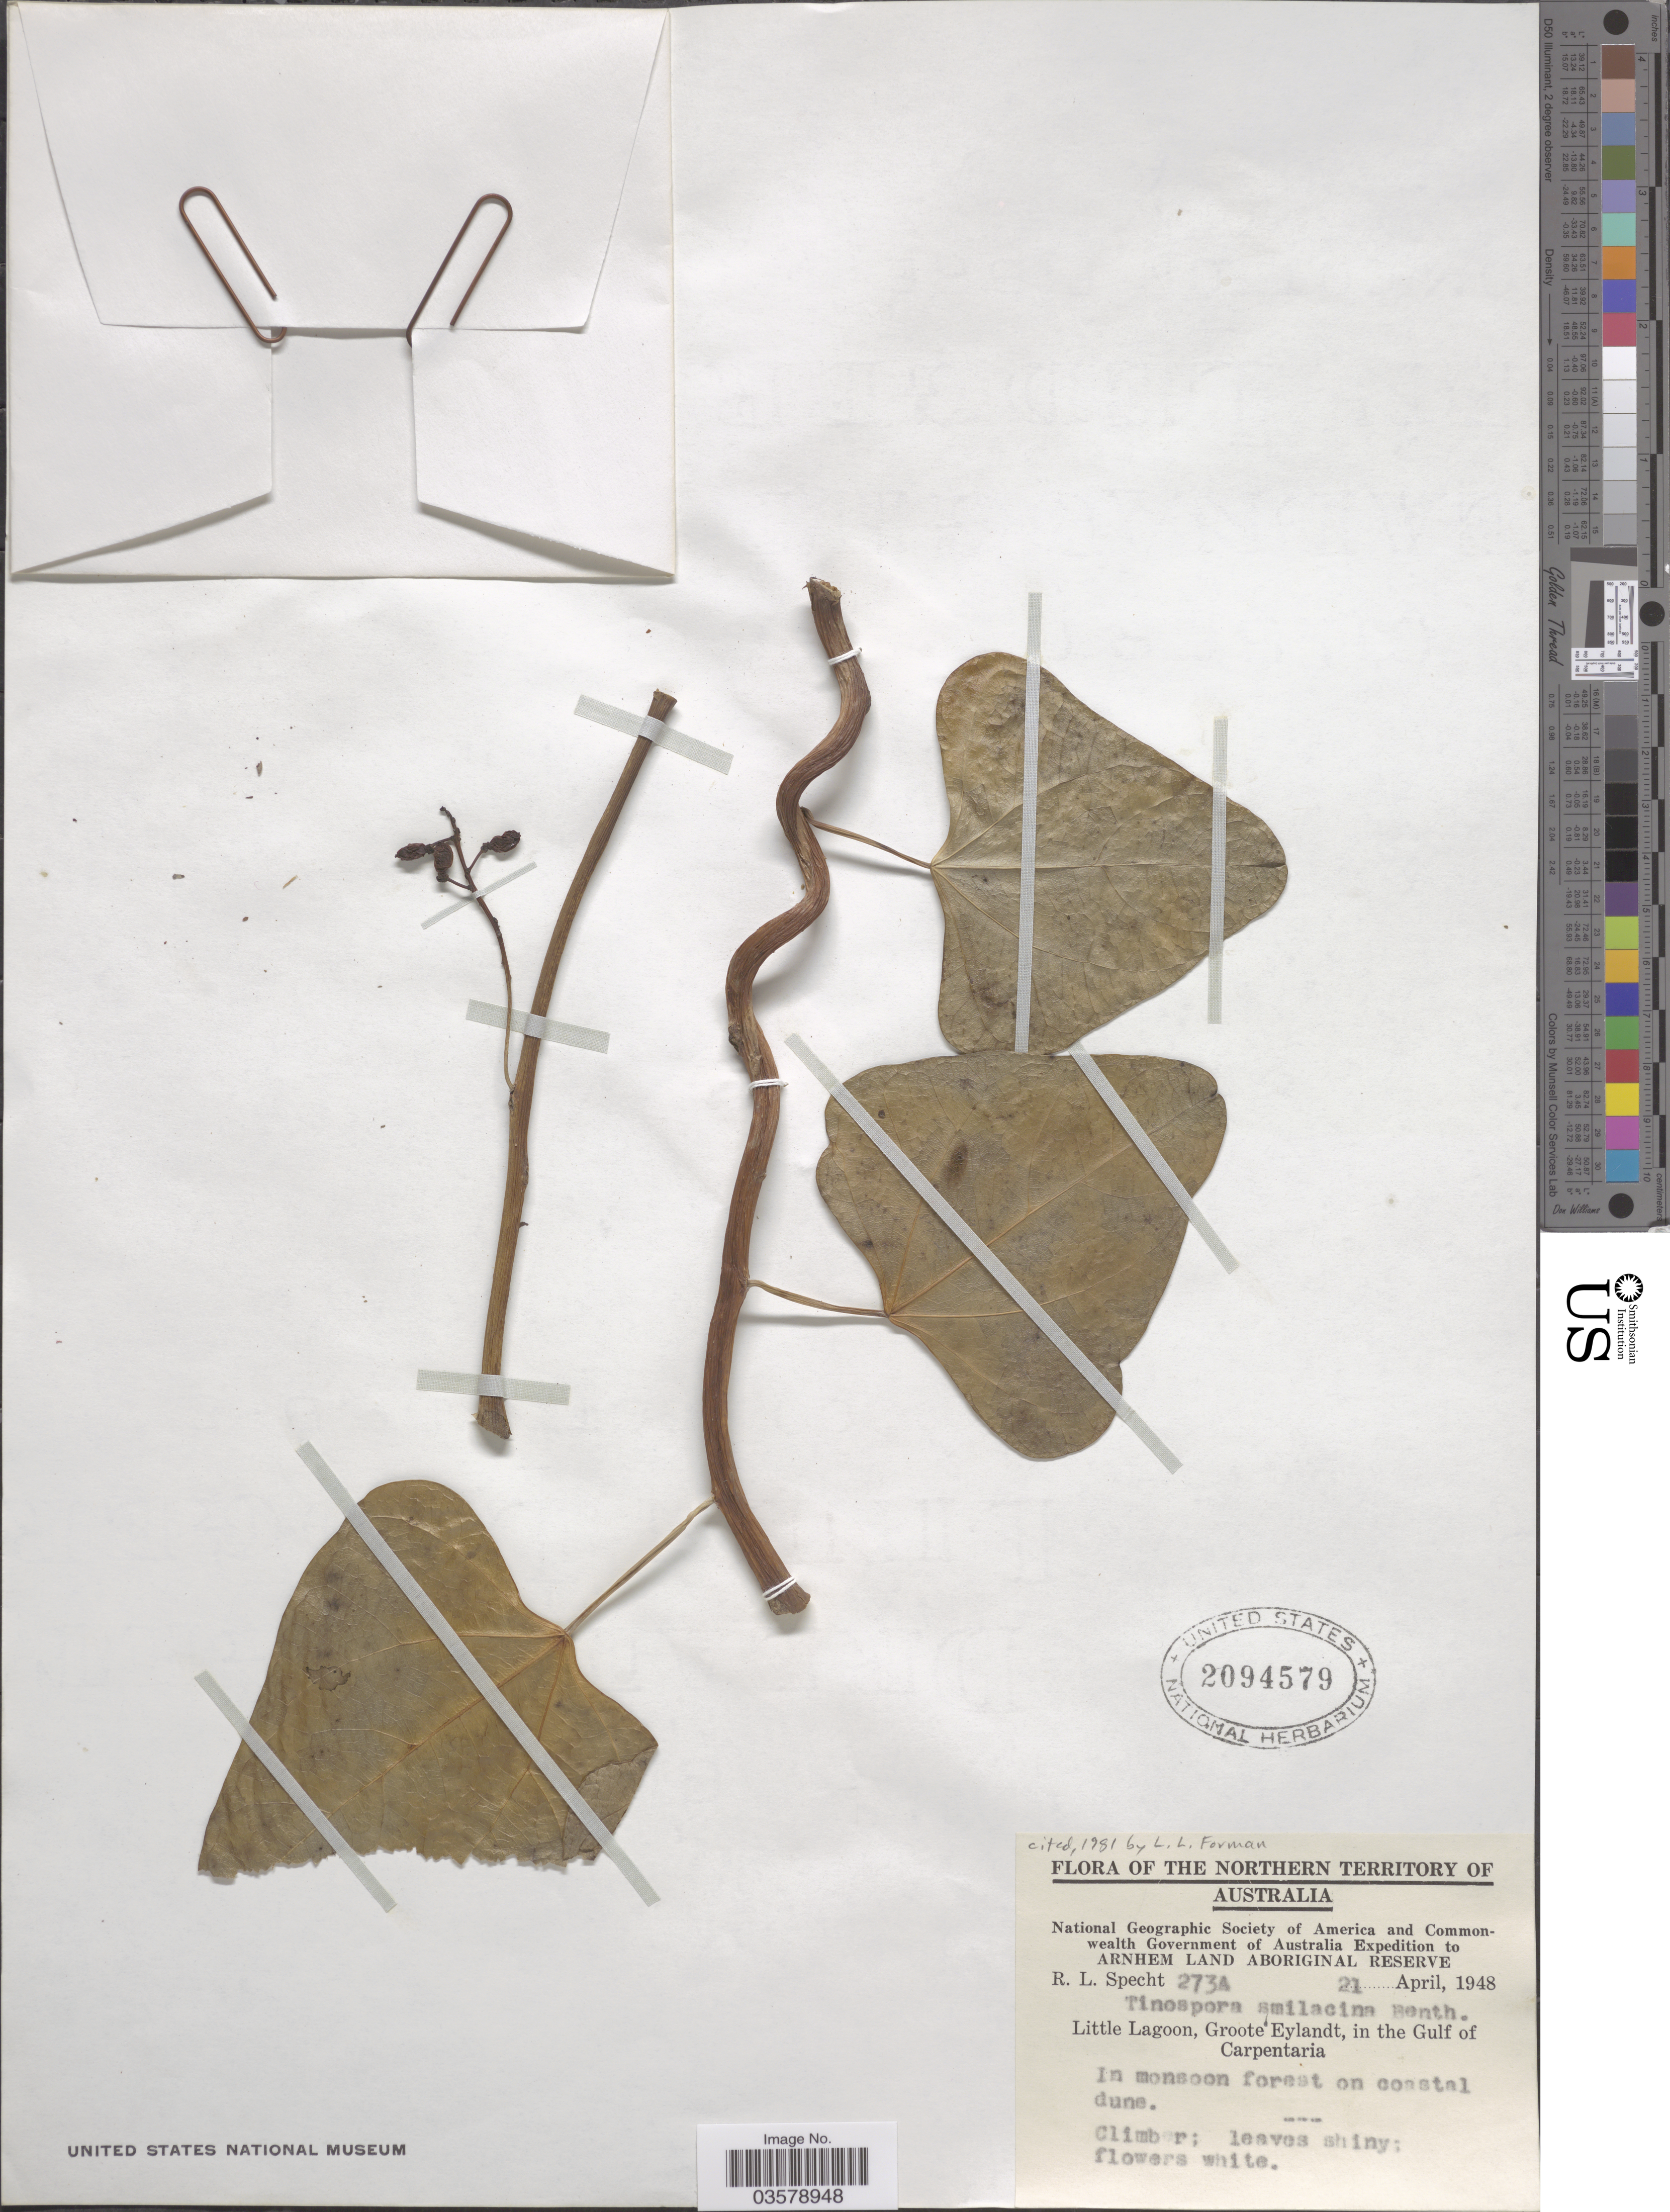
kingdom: Plantae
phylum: Tracheophyta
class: Magnoliopsida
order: Ranunculales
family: Menispermaceae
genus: Tinospora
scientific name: Tinospora smilacina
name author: Benth.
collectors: R. L. Specht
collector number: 273A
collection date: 1948-04-21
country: Australia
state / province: Northern Territory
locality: Arnhem Land Aboriginal Reserve. Little Lagoon, Groote Eylandt, in the Gulf of Carpentaria.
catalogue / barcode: US 2094579